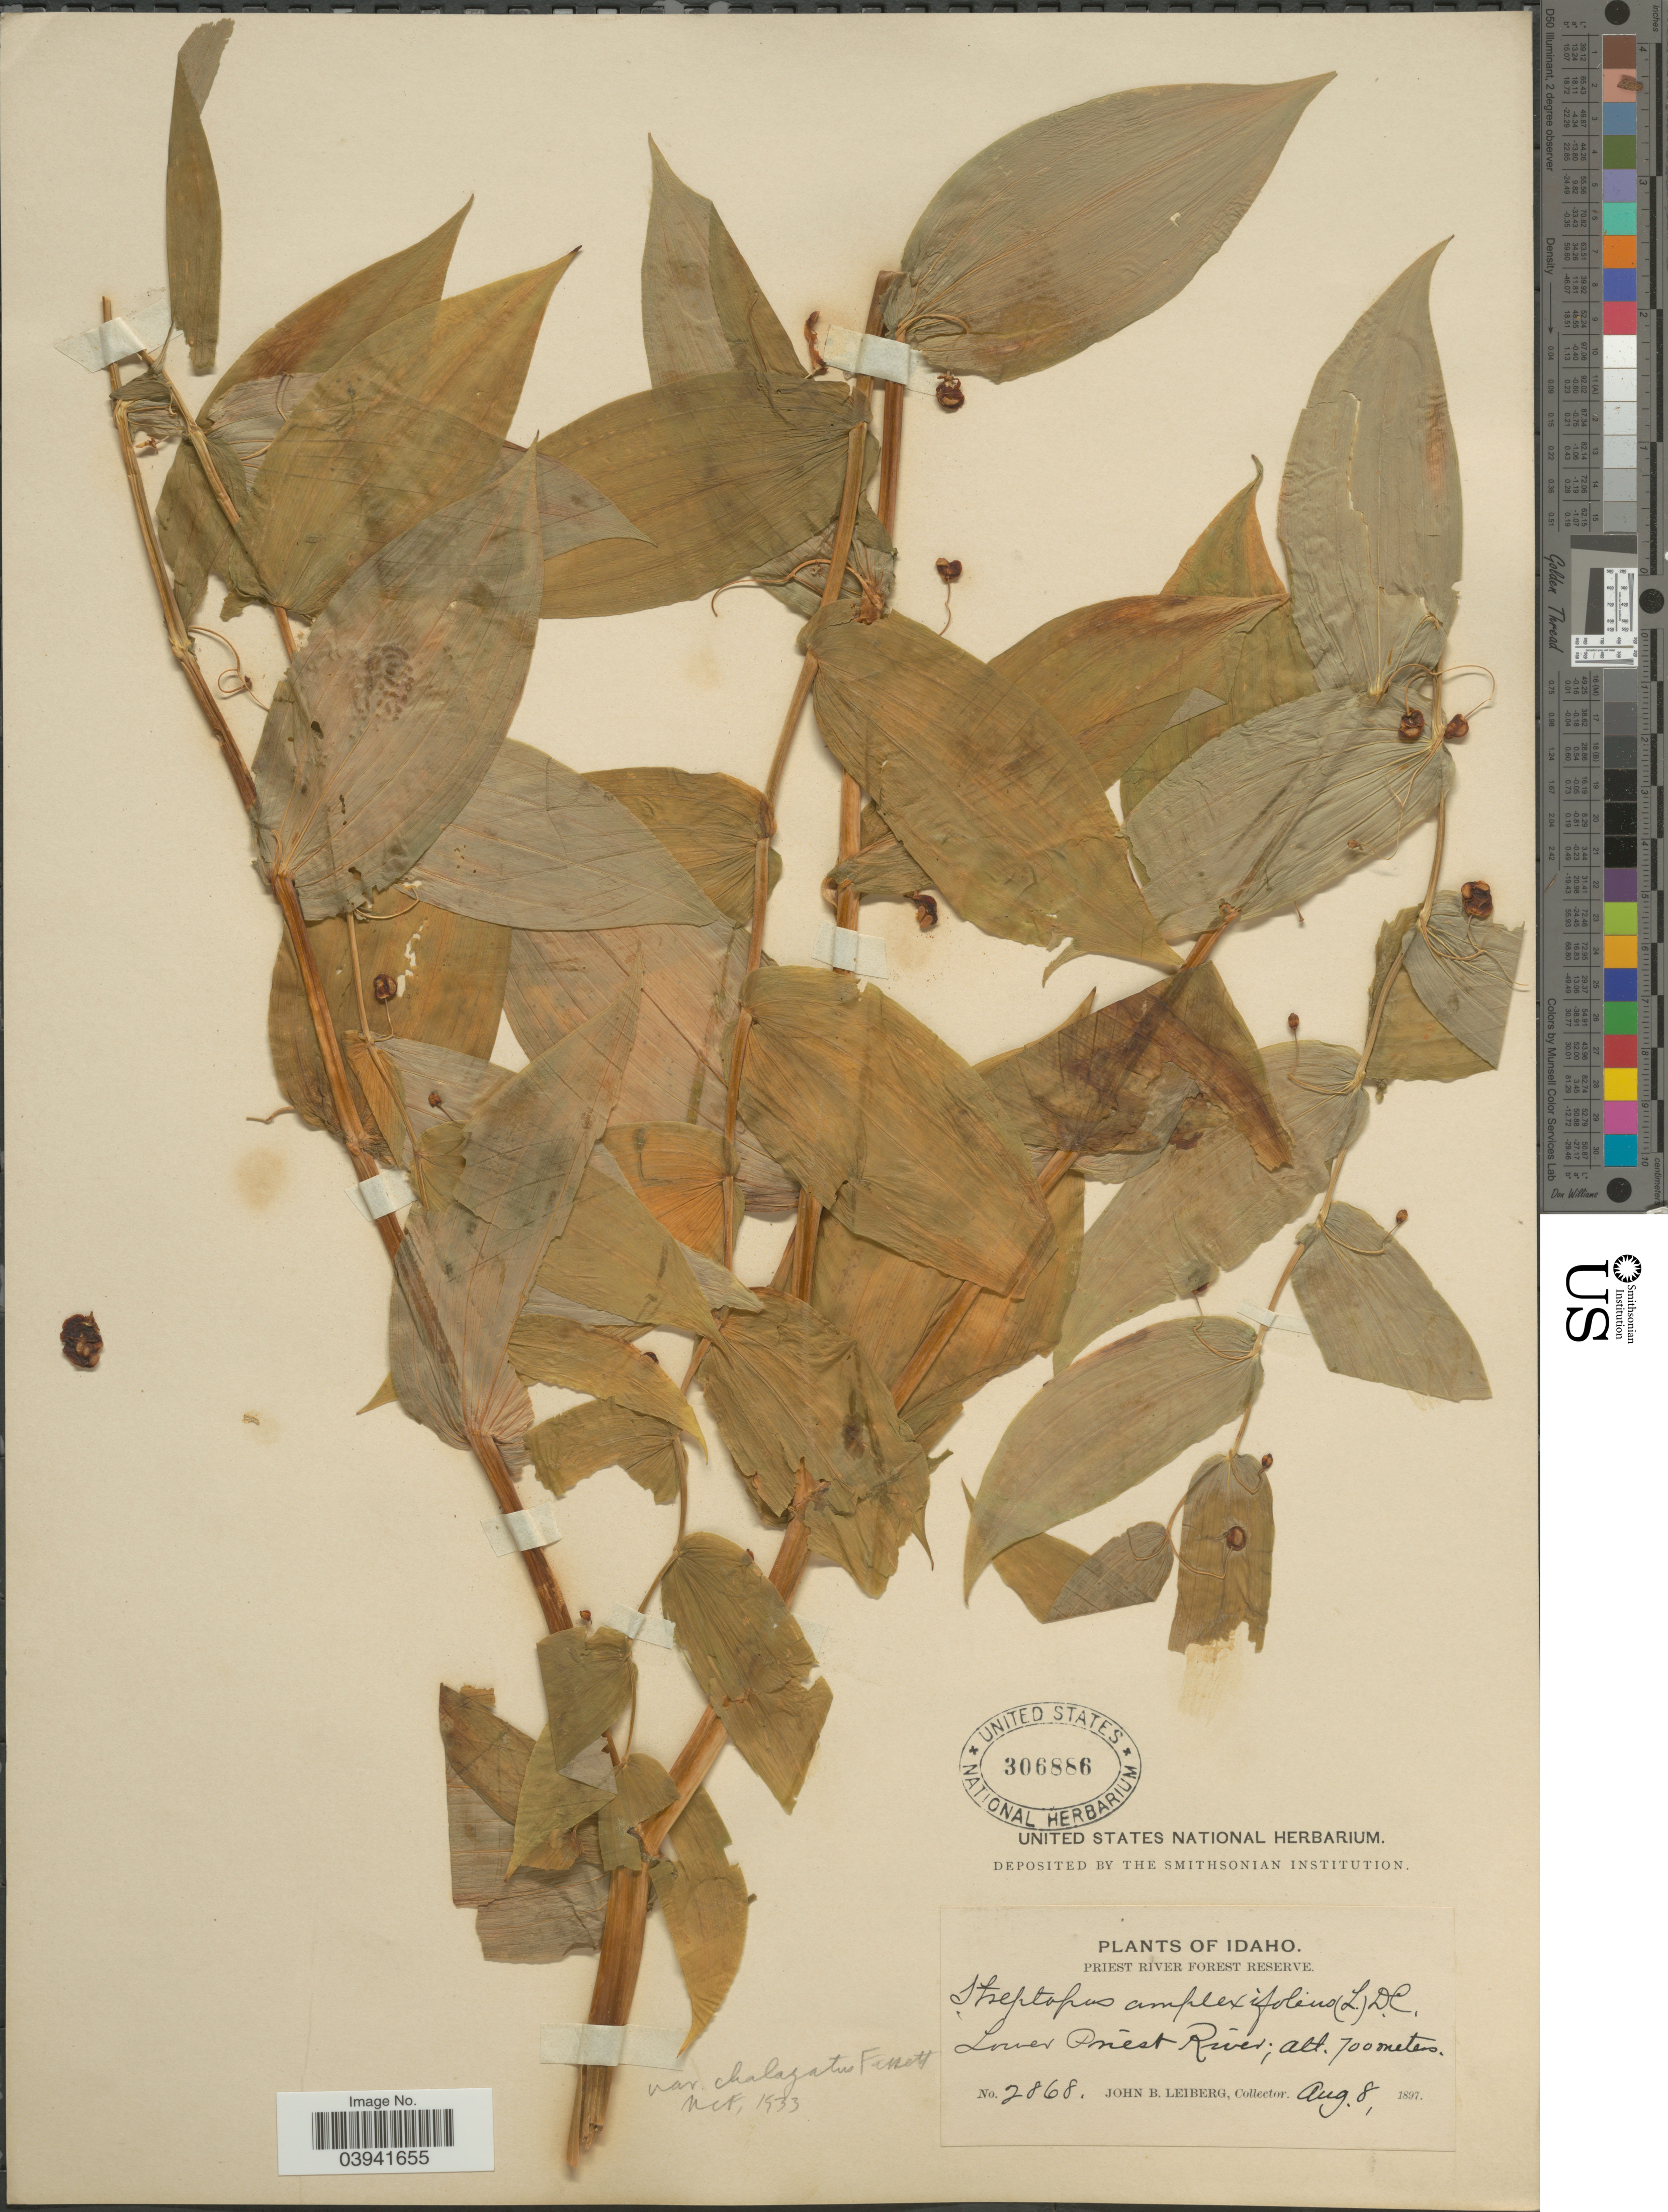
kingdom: Plantae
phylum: Tracheophyta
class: Liliopsida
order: Liliales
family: Liliaceae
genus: Streptopus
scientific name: Streptopus amplexifolius var. chalazatus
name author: Fassett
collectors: J. B. Leiberg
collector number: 2868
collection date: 1897-08-08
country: United States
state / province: Idaho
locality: Priest River Forest Reserve. Lower Priest River.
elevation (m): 700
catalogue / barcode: US 306886